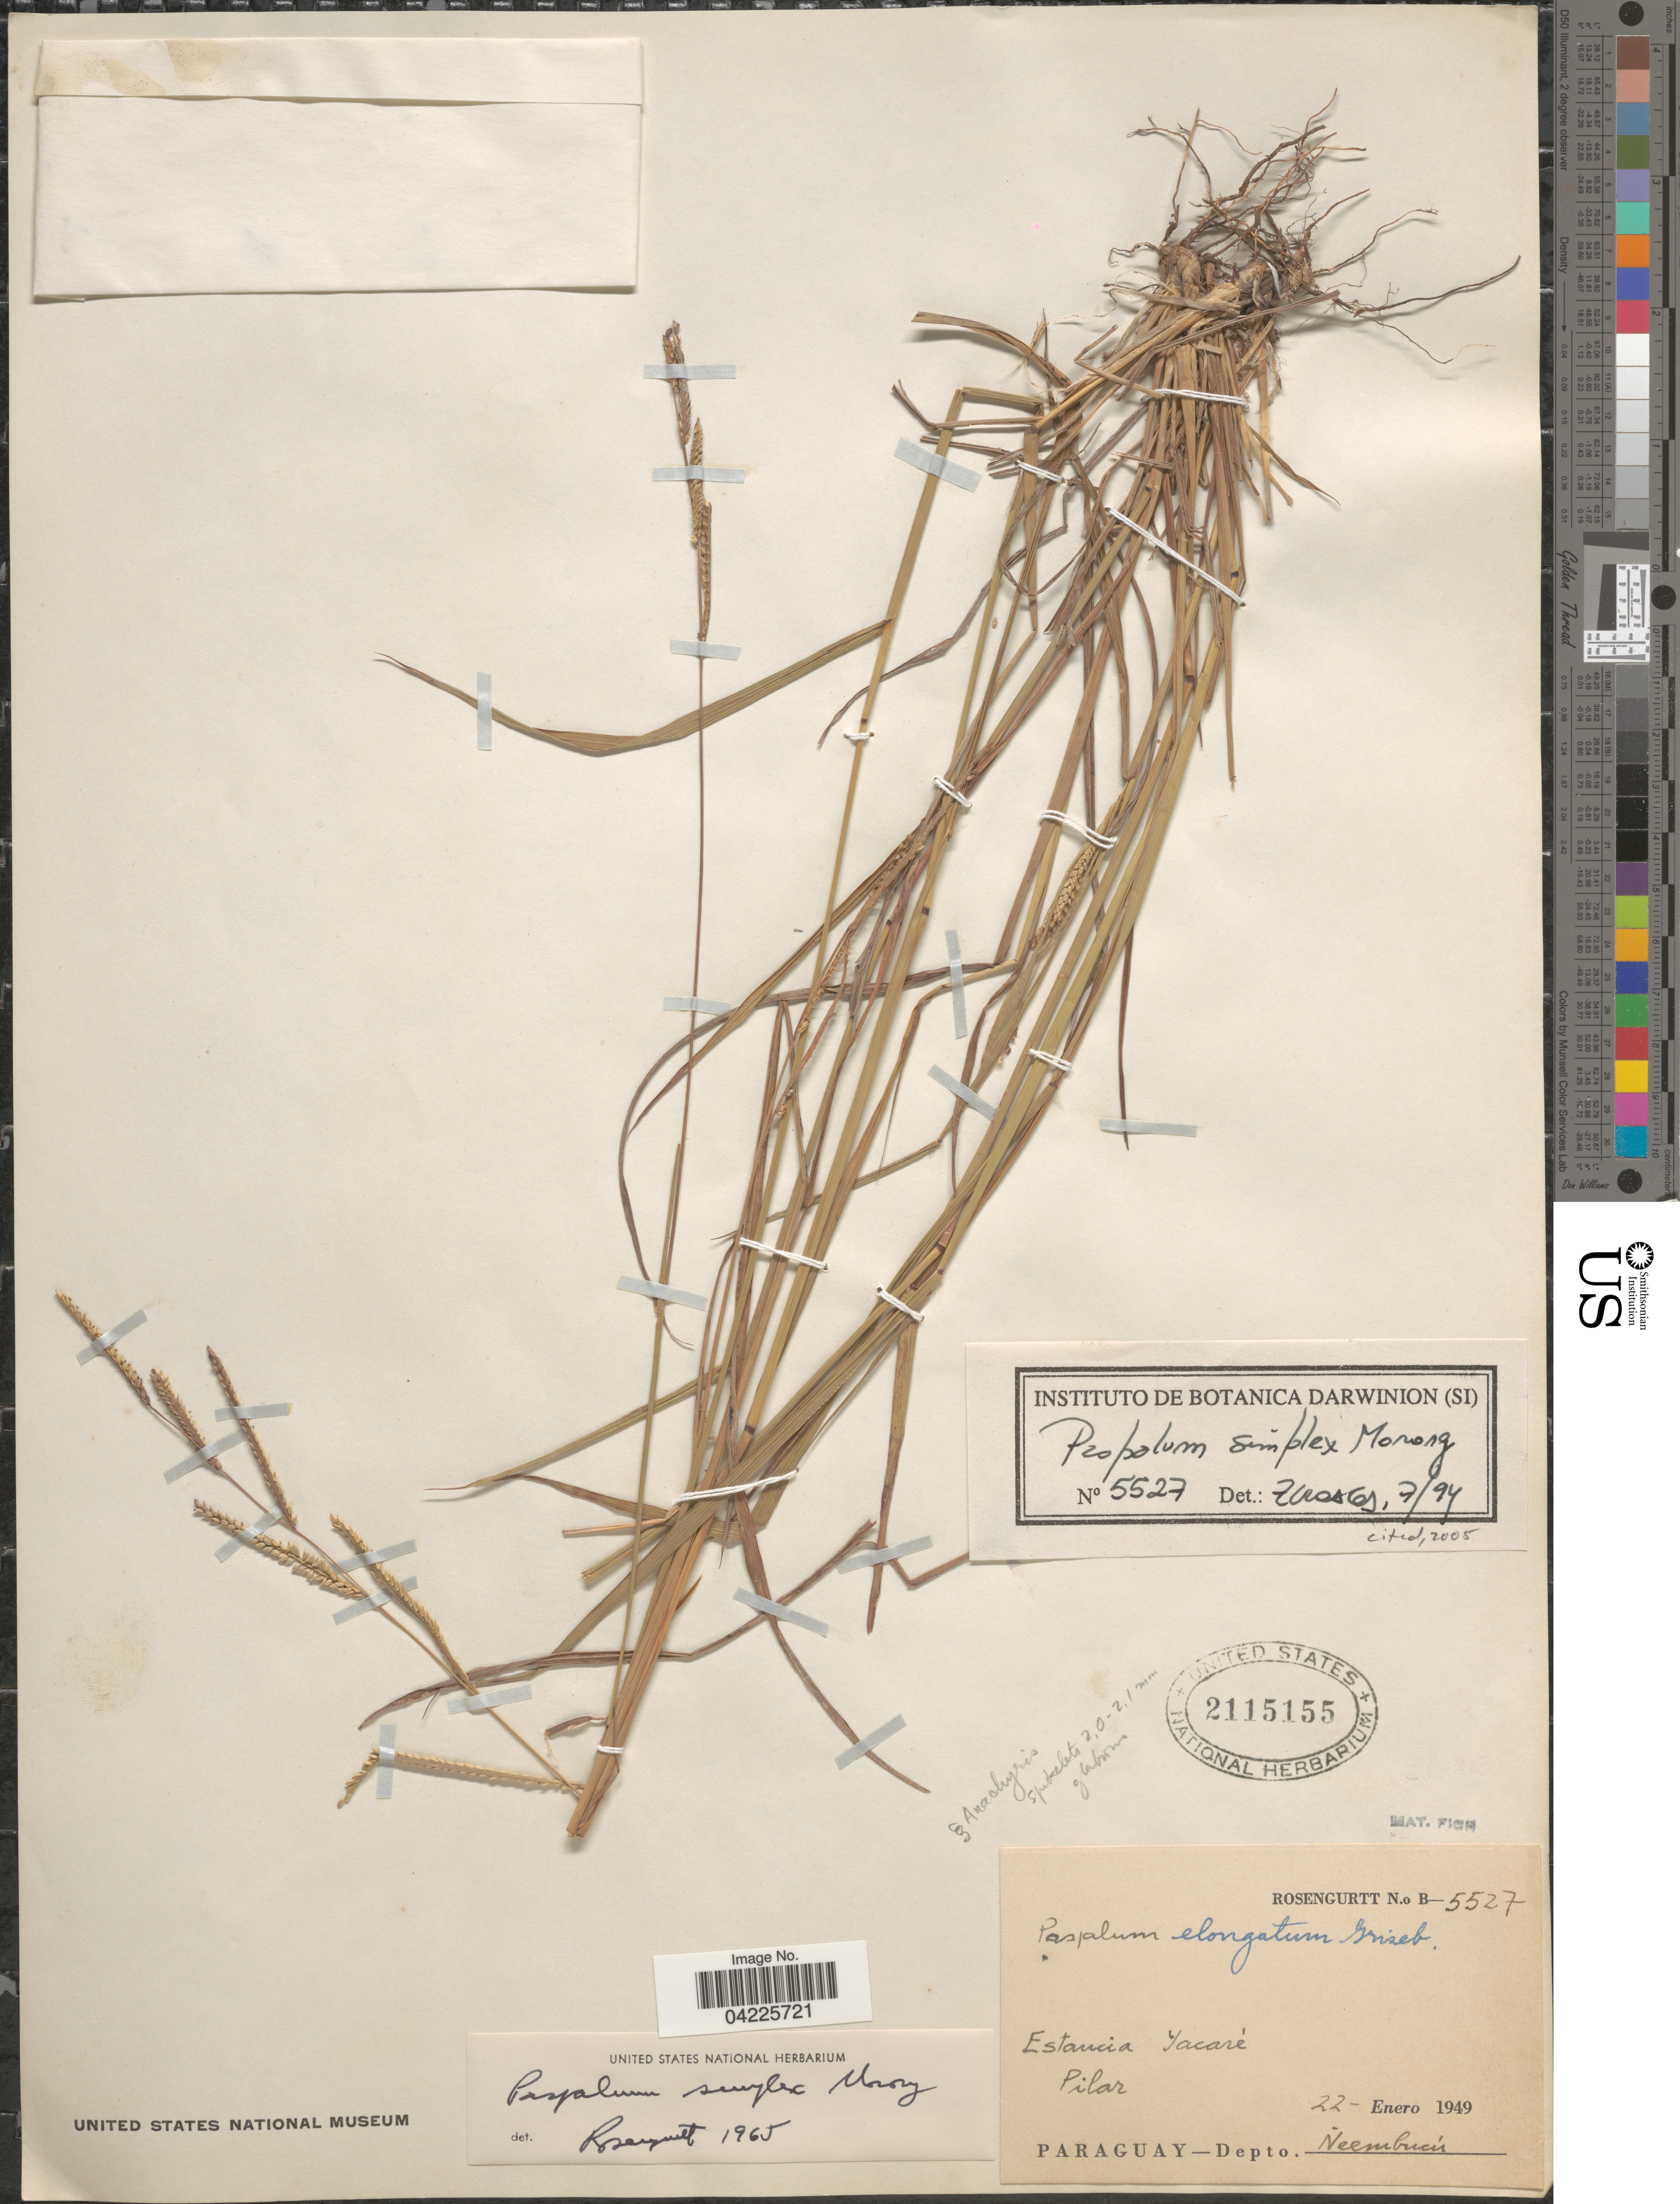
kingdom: Plantae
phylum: Tracheophyta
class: Liliopsida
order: Poales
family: Poaceae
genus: Paspalum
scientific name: Paspalum simplex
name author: Morong in Morong & Britton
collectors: Rosengurtt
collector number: B-5527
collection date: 1949-01-22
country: Paraguay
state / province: Neembucu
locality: Estancia Yacarè. Pilar. Depto. Neembucu.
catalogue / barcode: US 2115155